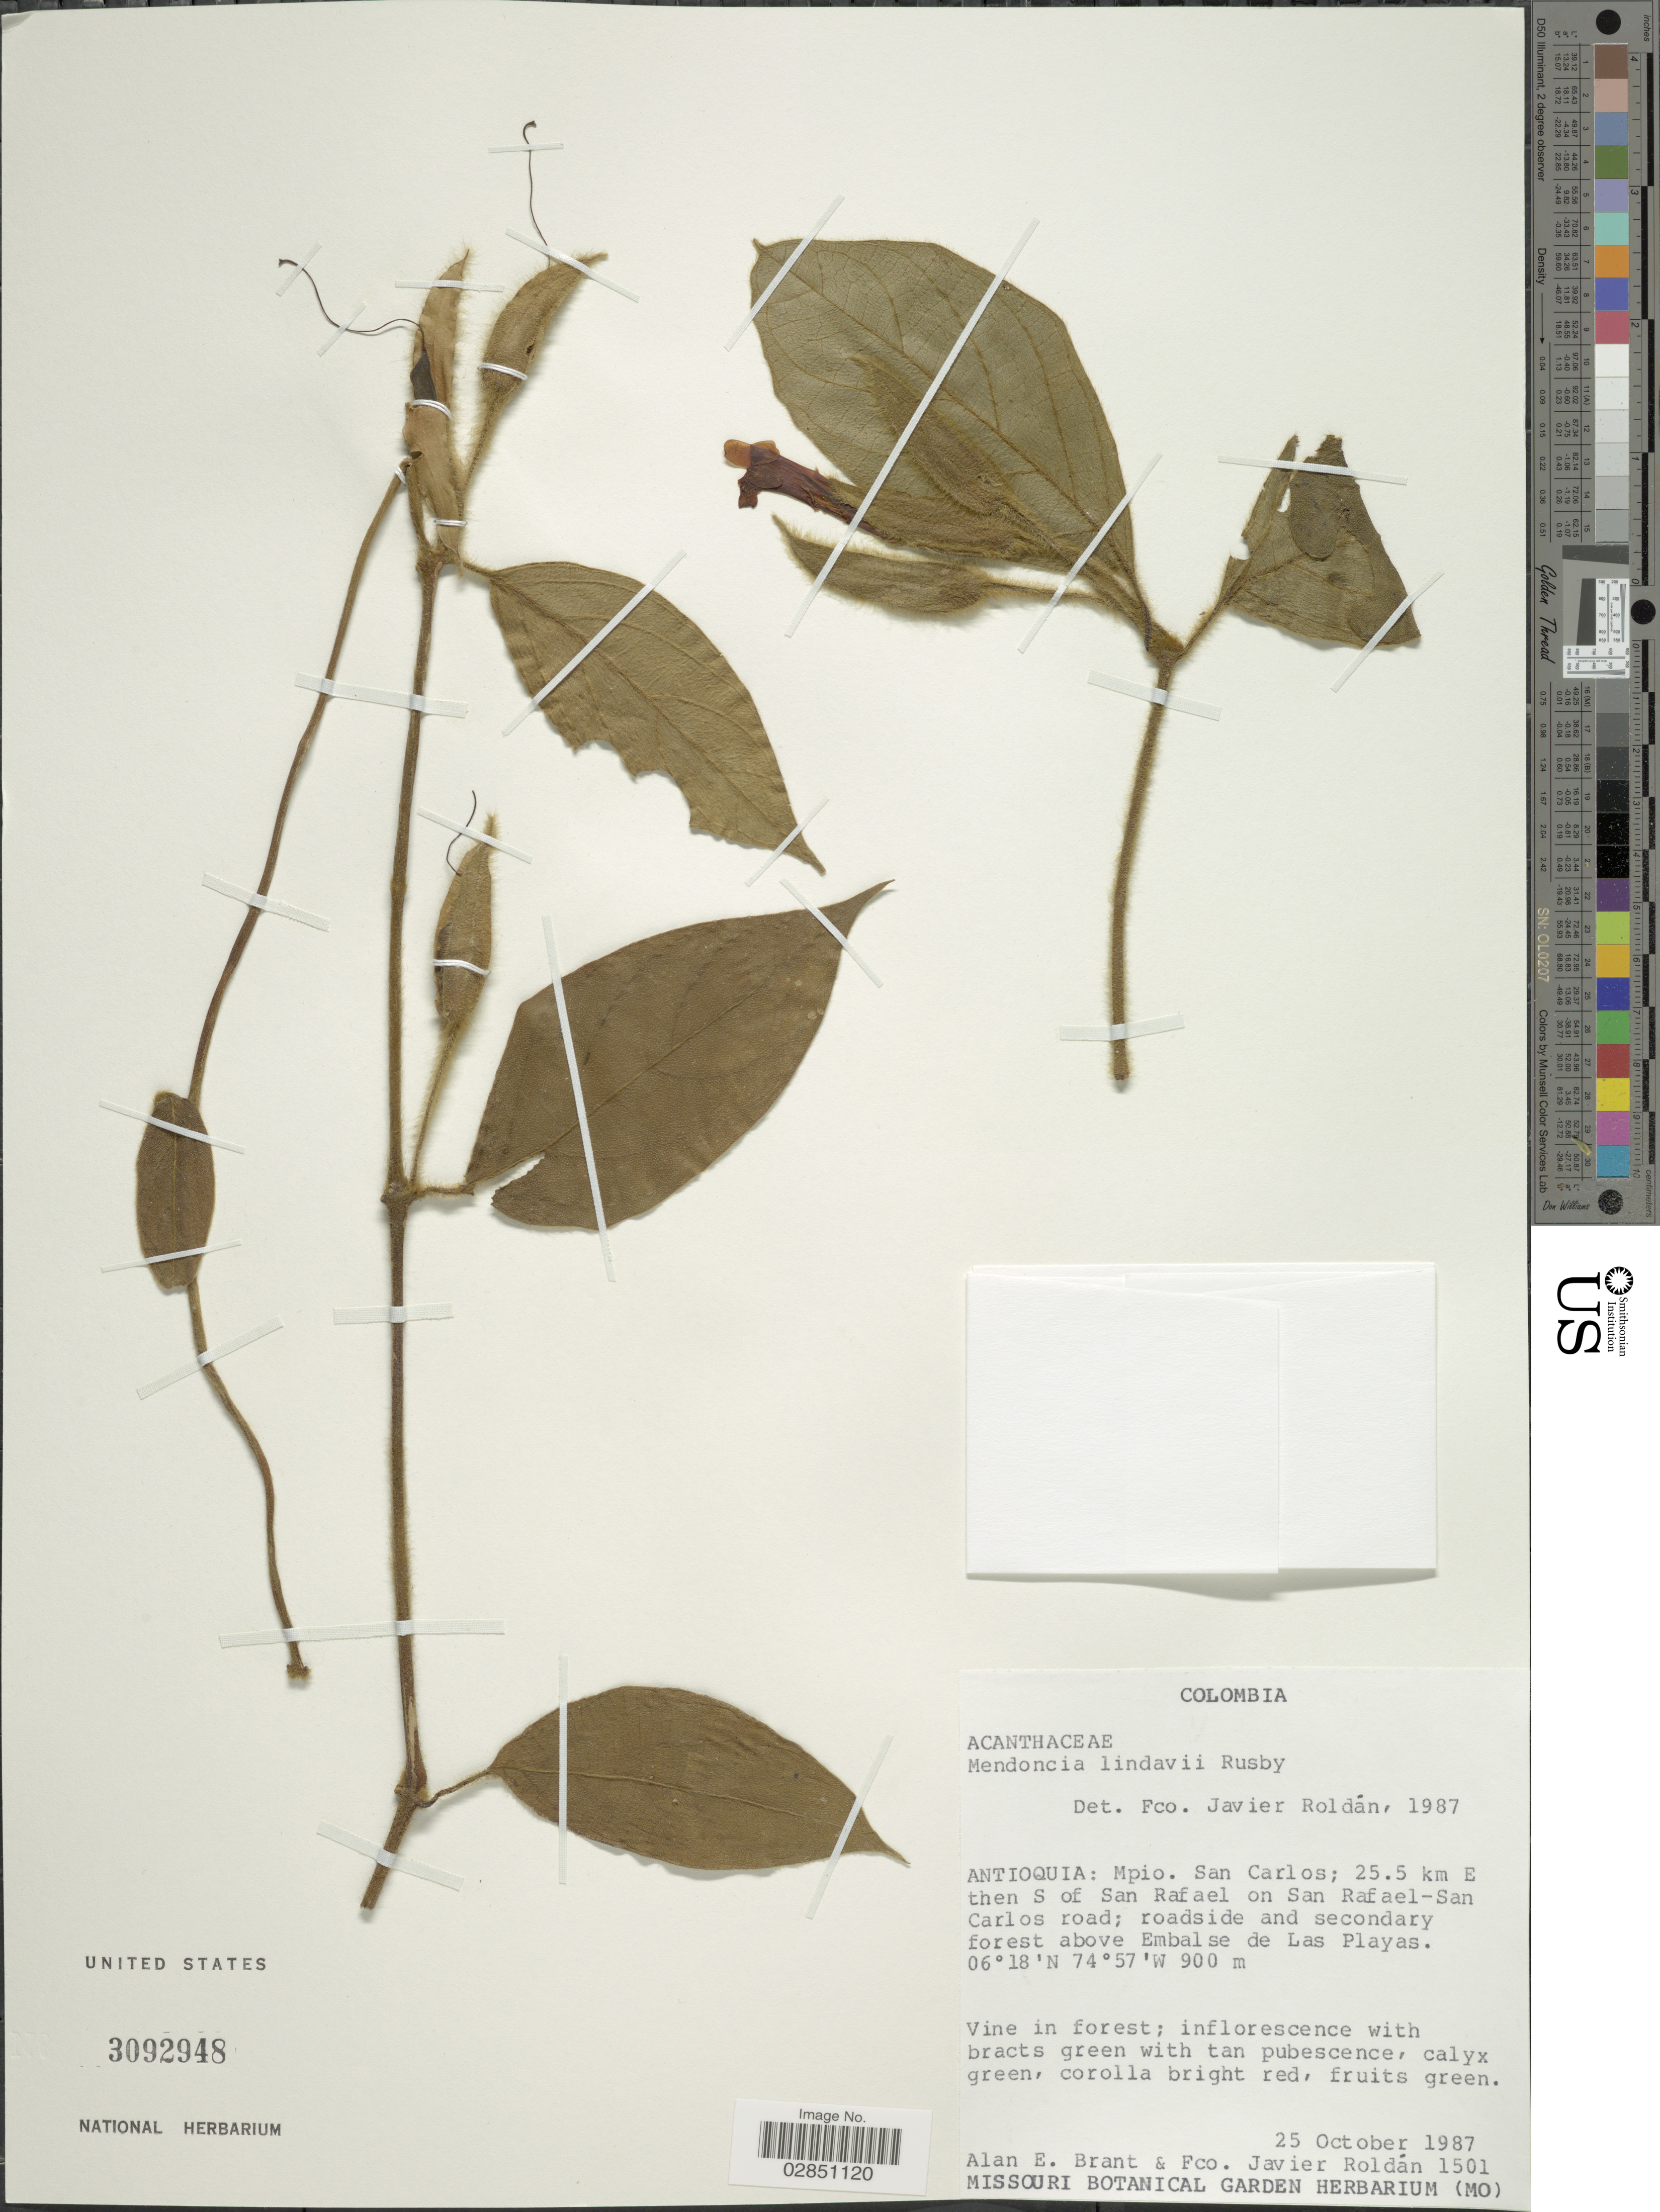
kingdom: Plantae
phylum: Tracheophyta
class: Magnoliopsida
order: Lamiales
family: Acanthaceae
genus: Mendoncia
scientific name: Mendoncia lindavii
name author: Rusby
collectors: A. Brant & F. J. Roldán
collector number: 1501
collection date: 1987-10-25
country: Colombia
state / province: Antioquia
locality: Mpio. San Carlos, 25.5 km E then S of San Rafael on San Rafael-San Carlos road, roadside and secondary forest above Embalse de Las Playas.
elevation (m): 900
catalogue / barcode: US 3092948